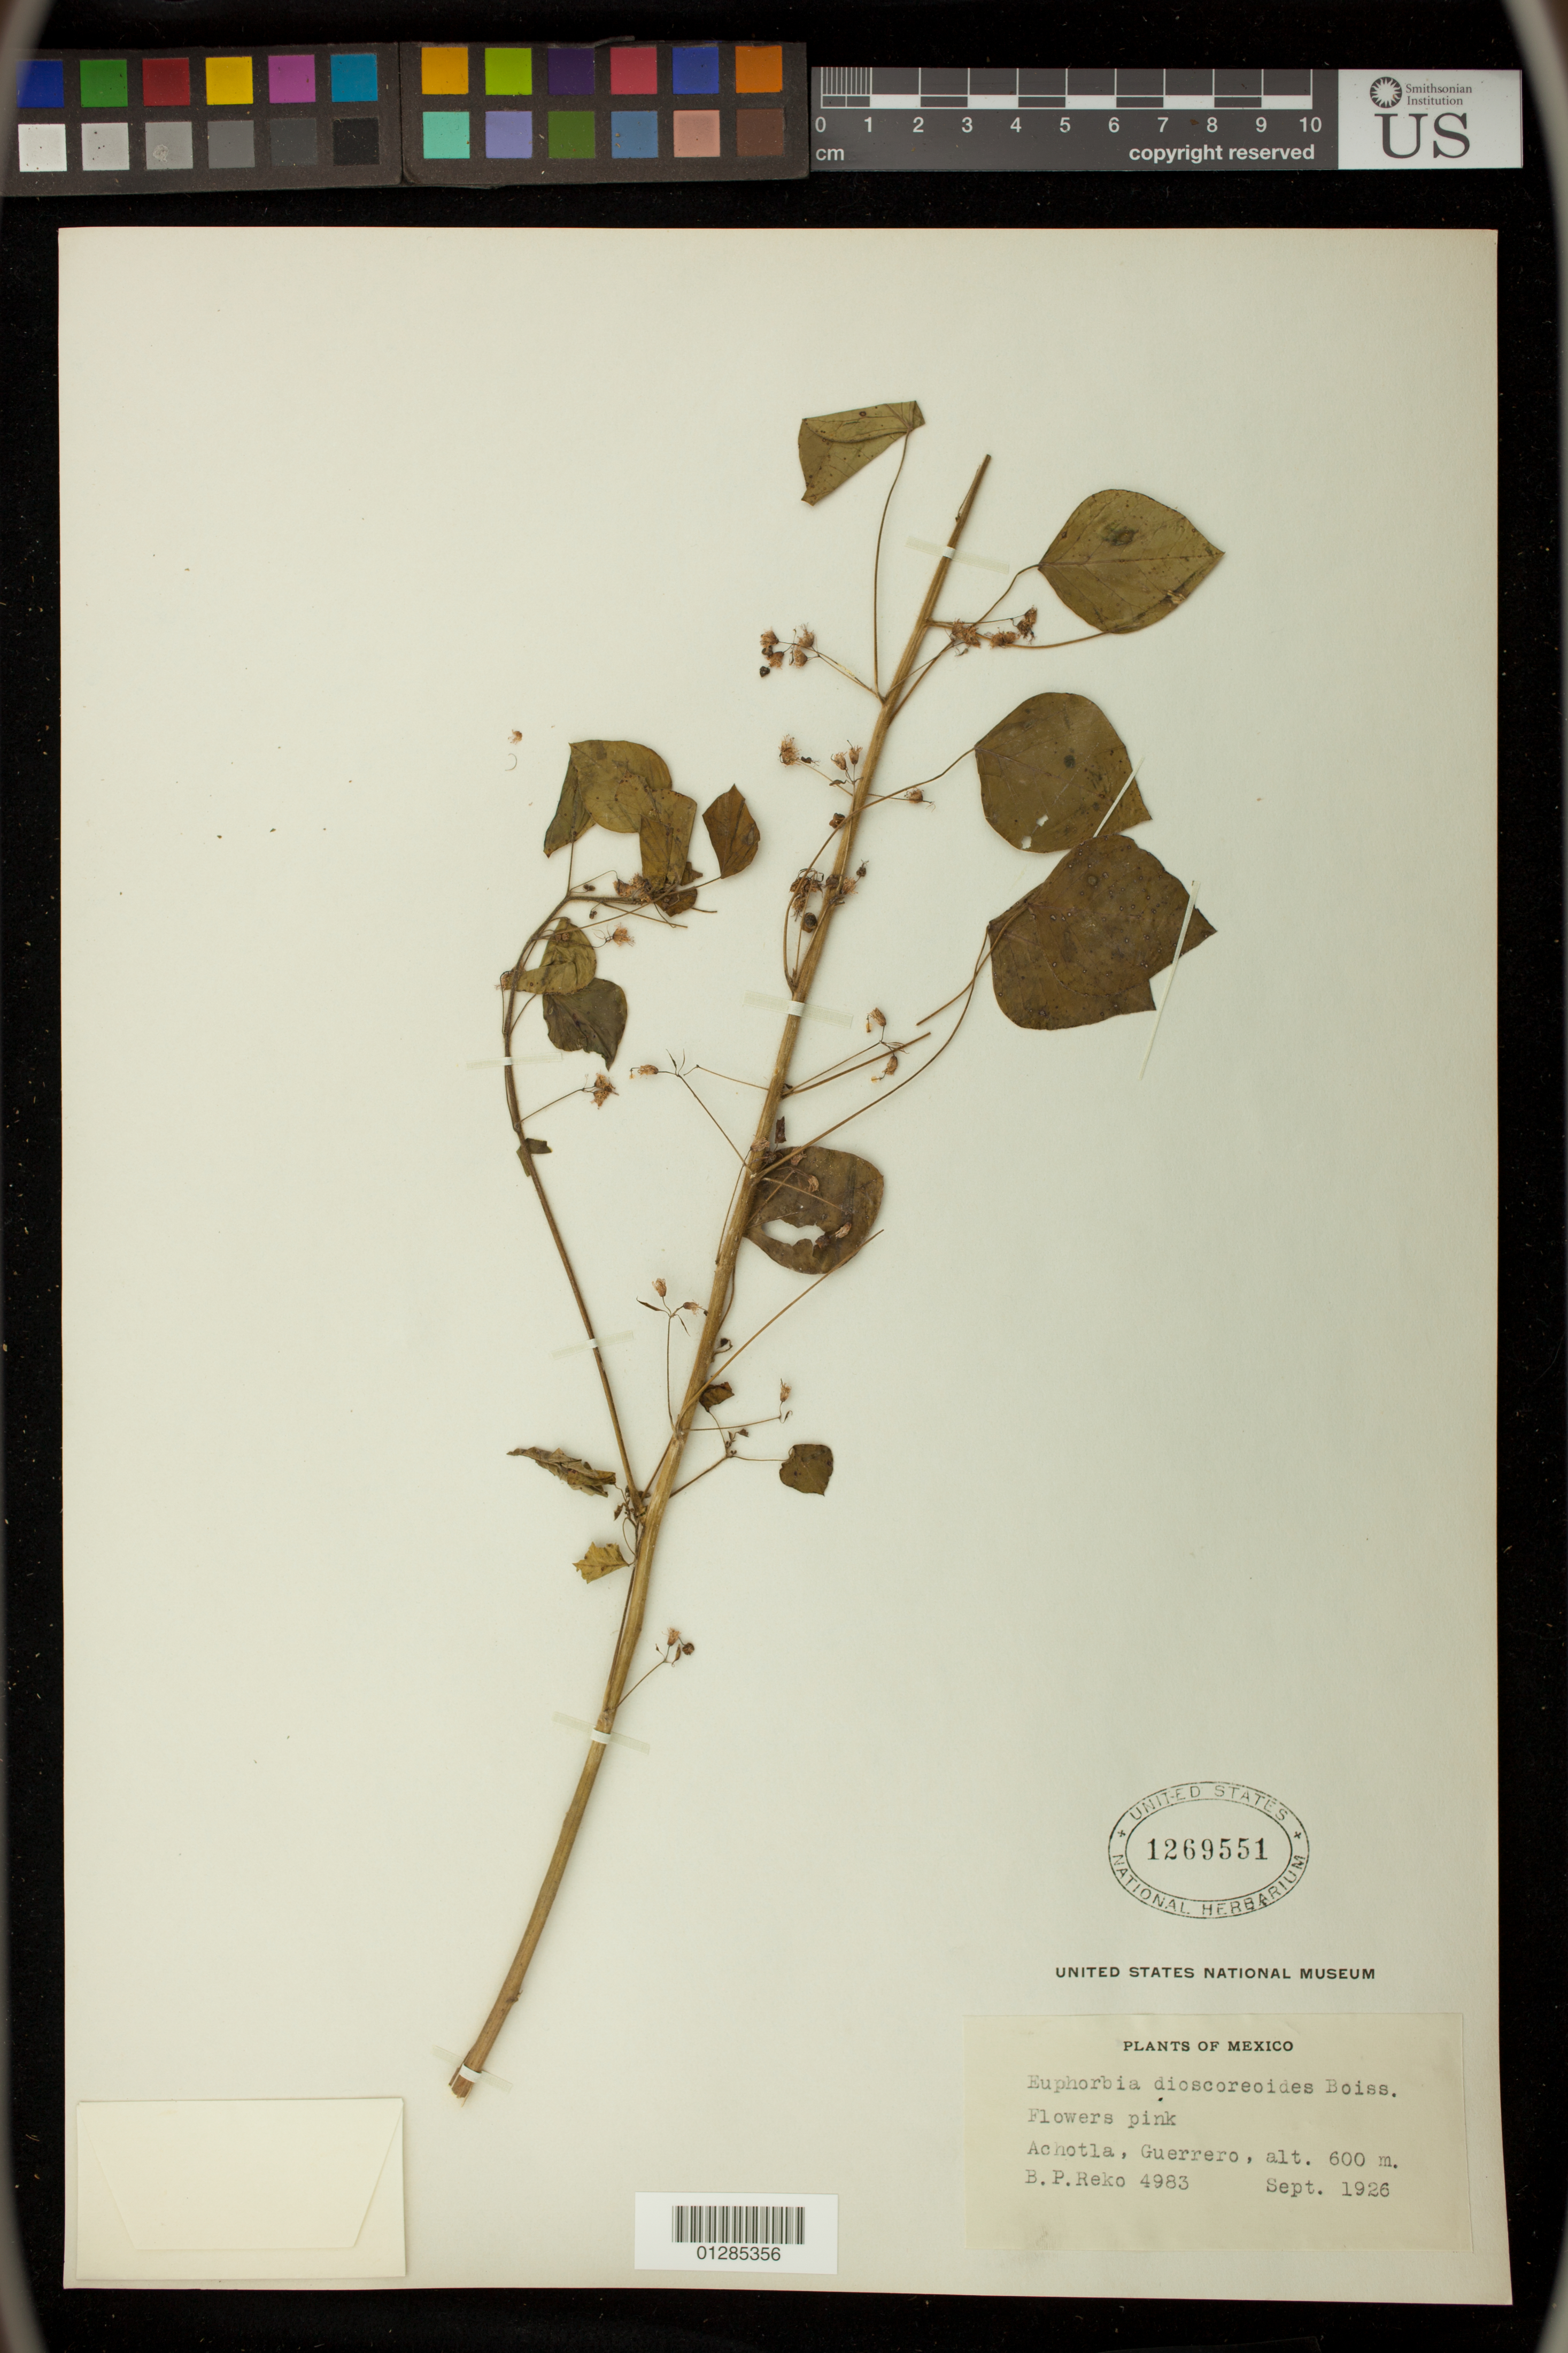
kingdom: Plantae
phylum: Tracheophyta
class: Magnoliopsida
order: Malpighiales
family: Euphorbiaceae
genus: Euphorbia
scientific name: Euphorbia dioscoreoides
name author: Boiss.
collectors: B. P. Reko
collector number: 4983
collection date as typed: Sep 1926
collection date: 1926-09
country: Mexico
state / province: Guerrero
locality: Achotla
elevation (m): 600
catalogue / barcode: US 1269551